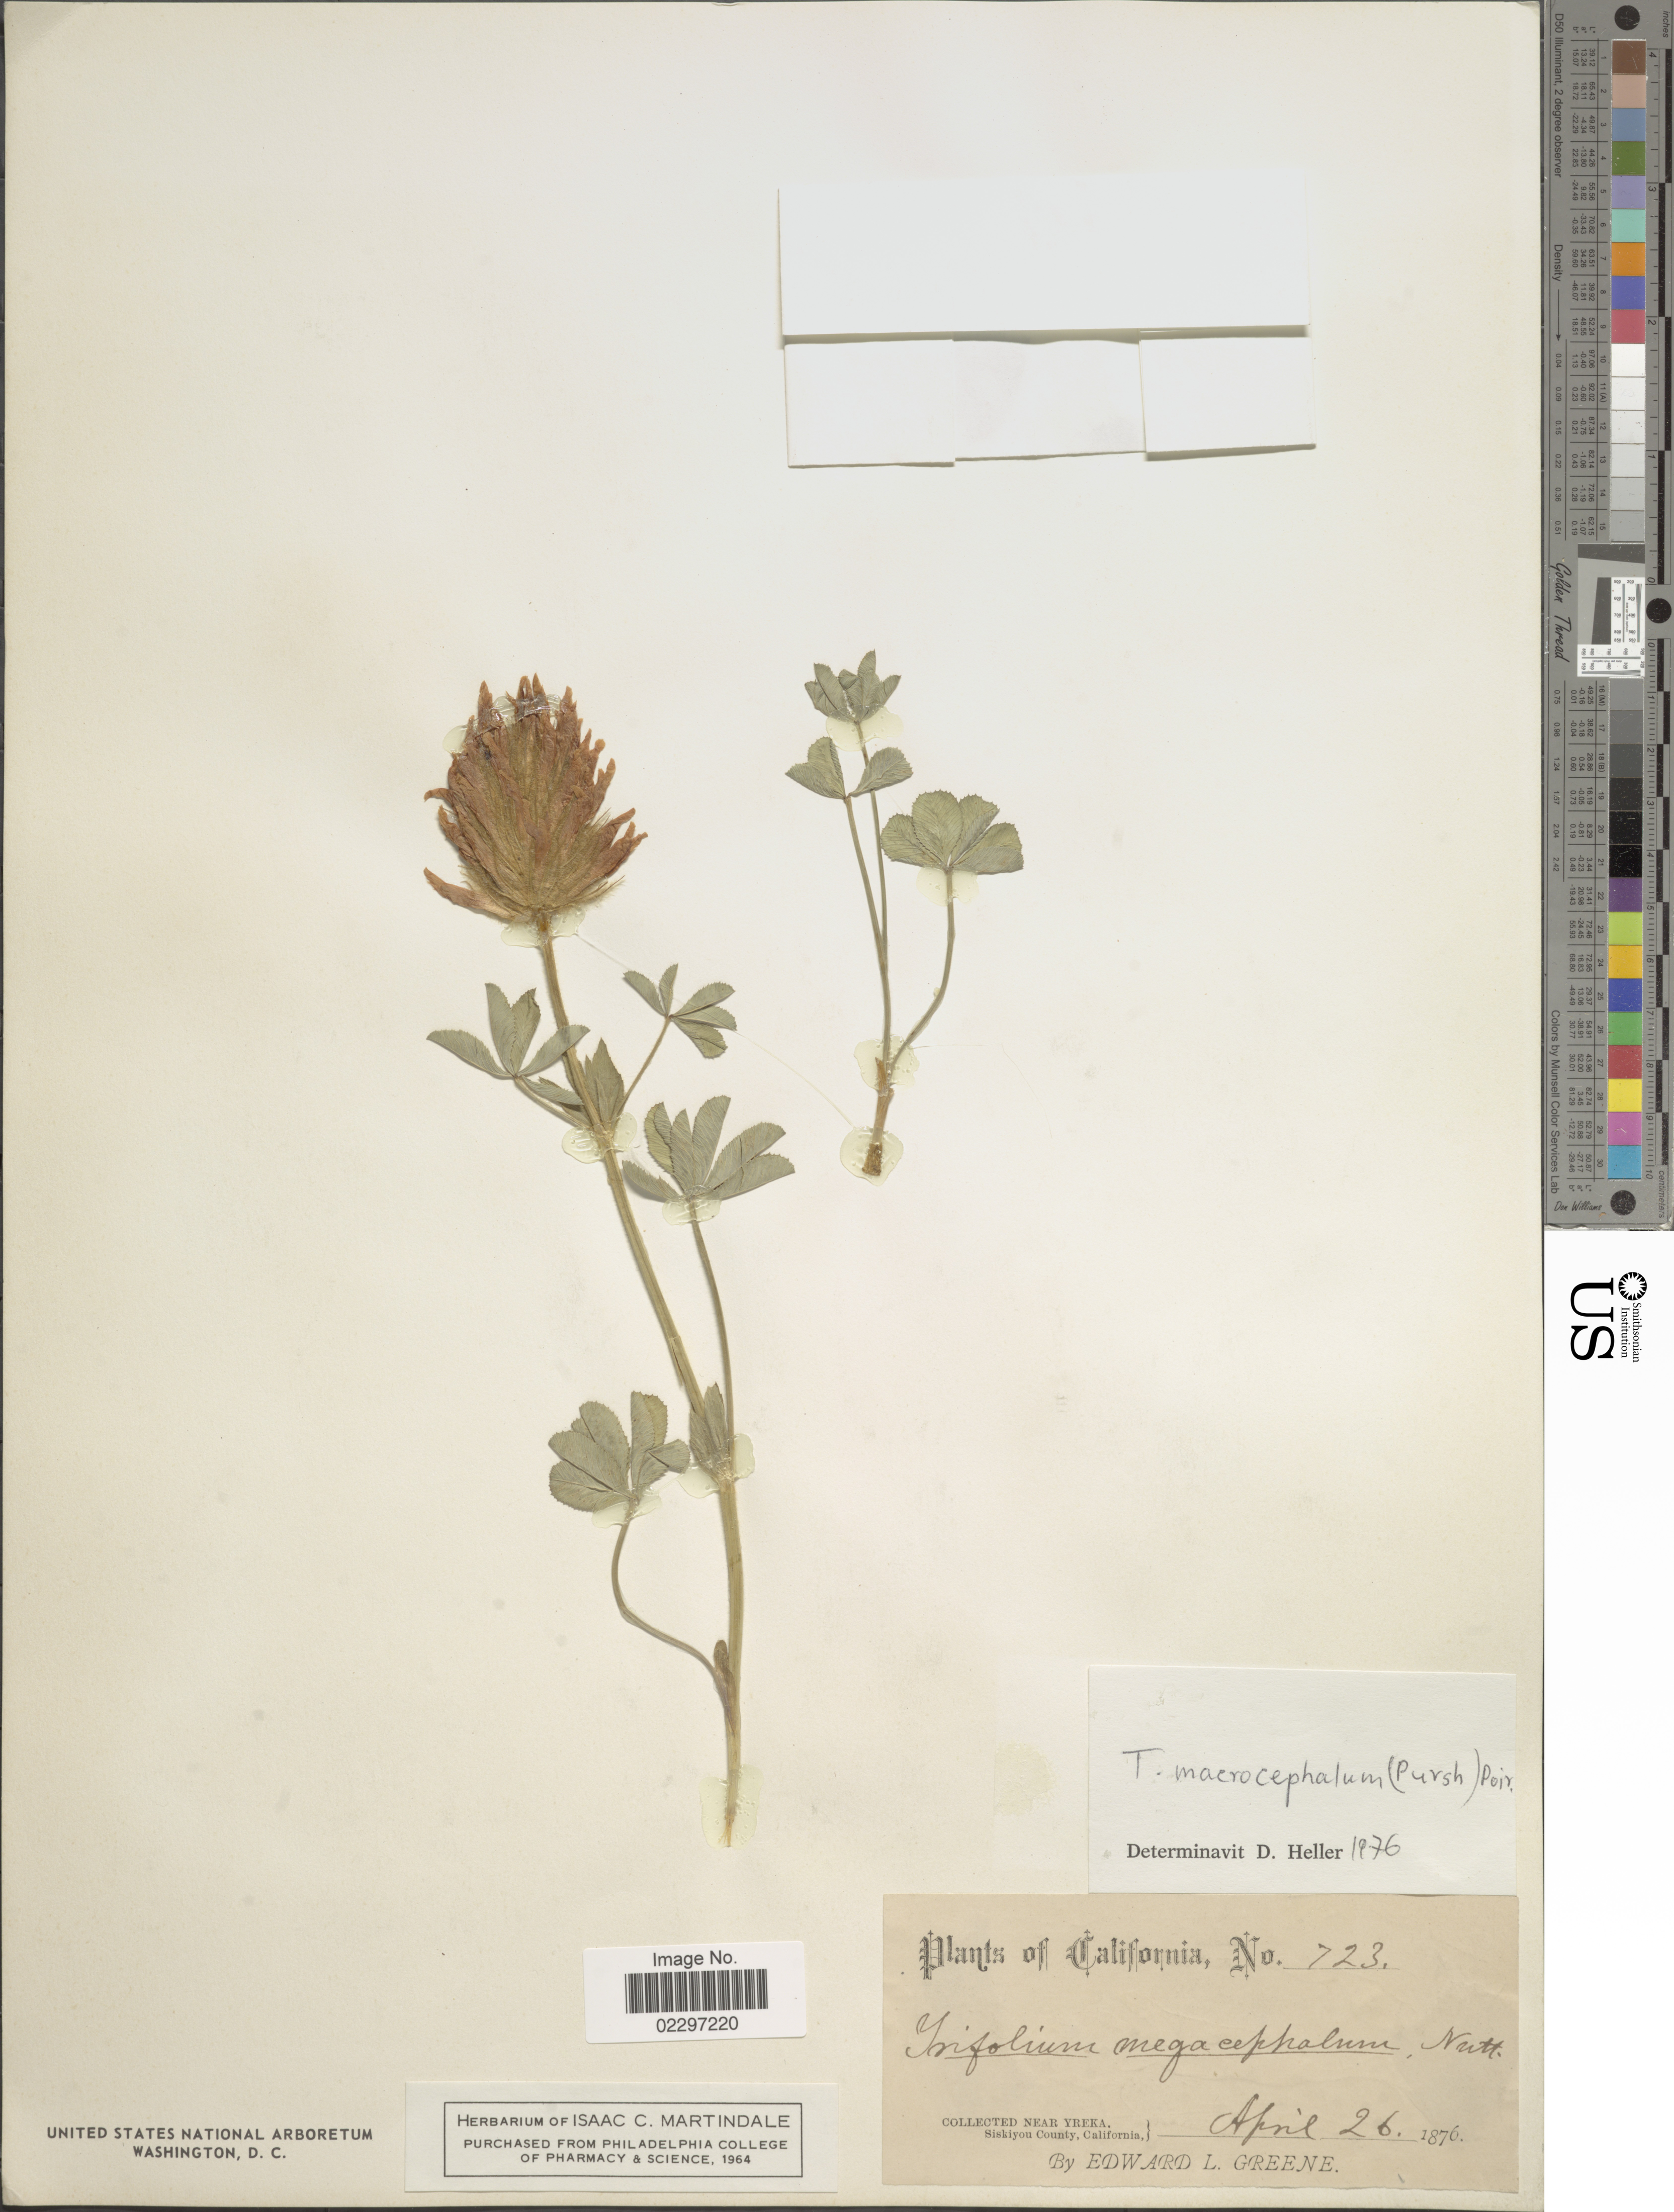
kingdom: Plantae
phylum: Tracheophyta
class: Magnoliopsida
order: Fabales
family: Fabaceae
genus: Trifolium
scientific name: Trifolium macrocephalum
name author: (Pursh) Poir.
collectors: E. L. Greene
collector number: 723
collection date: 1876-04-26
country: United States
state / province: California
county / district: Siskiyou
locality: Near Yreka, Siskiyou County